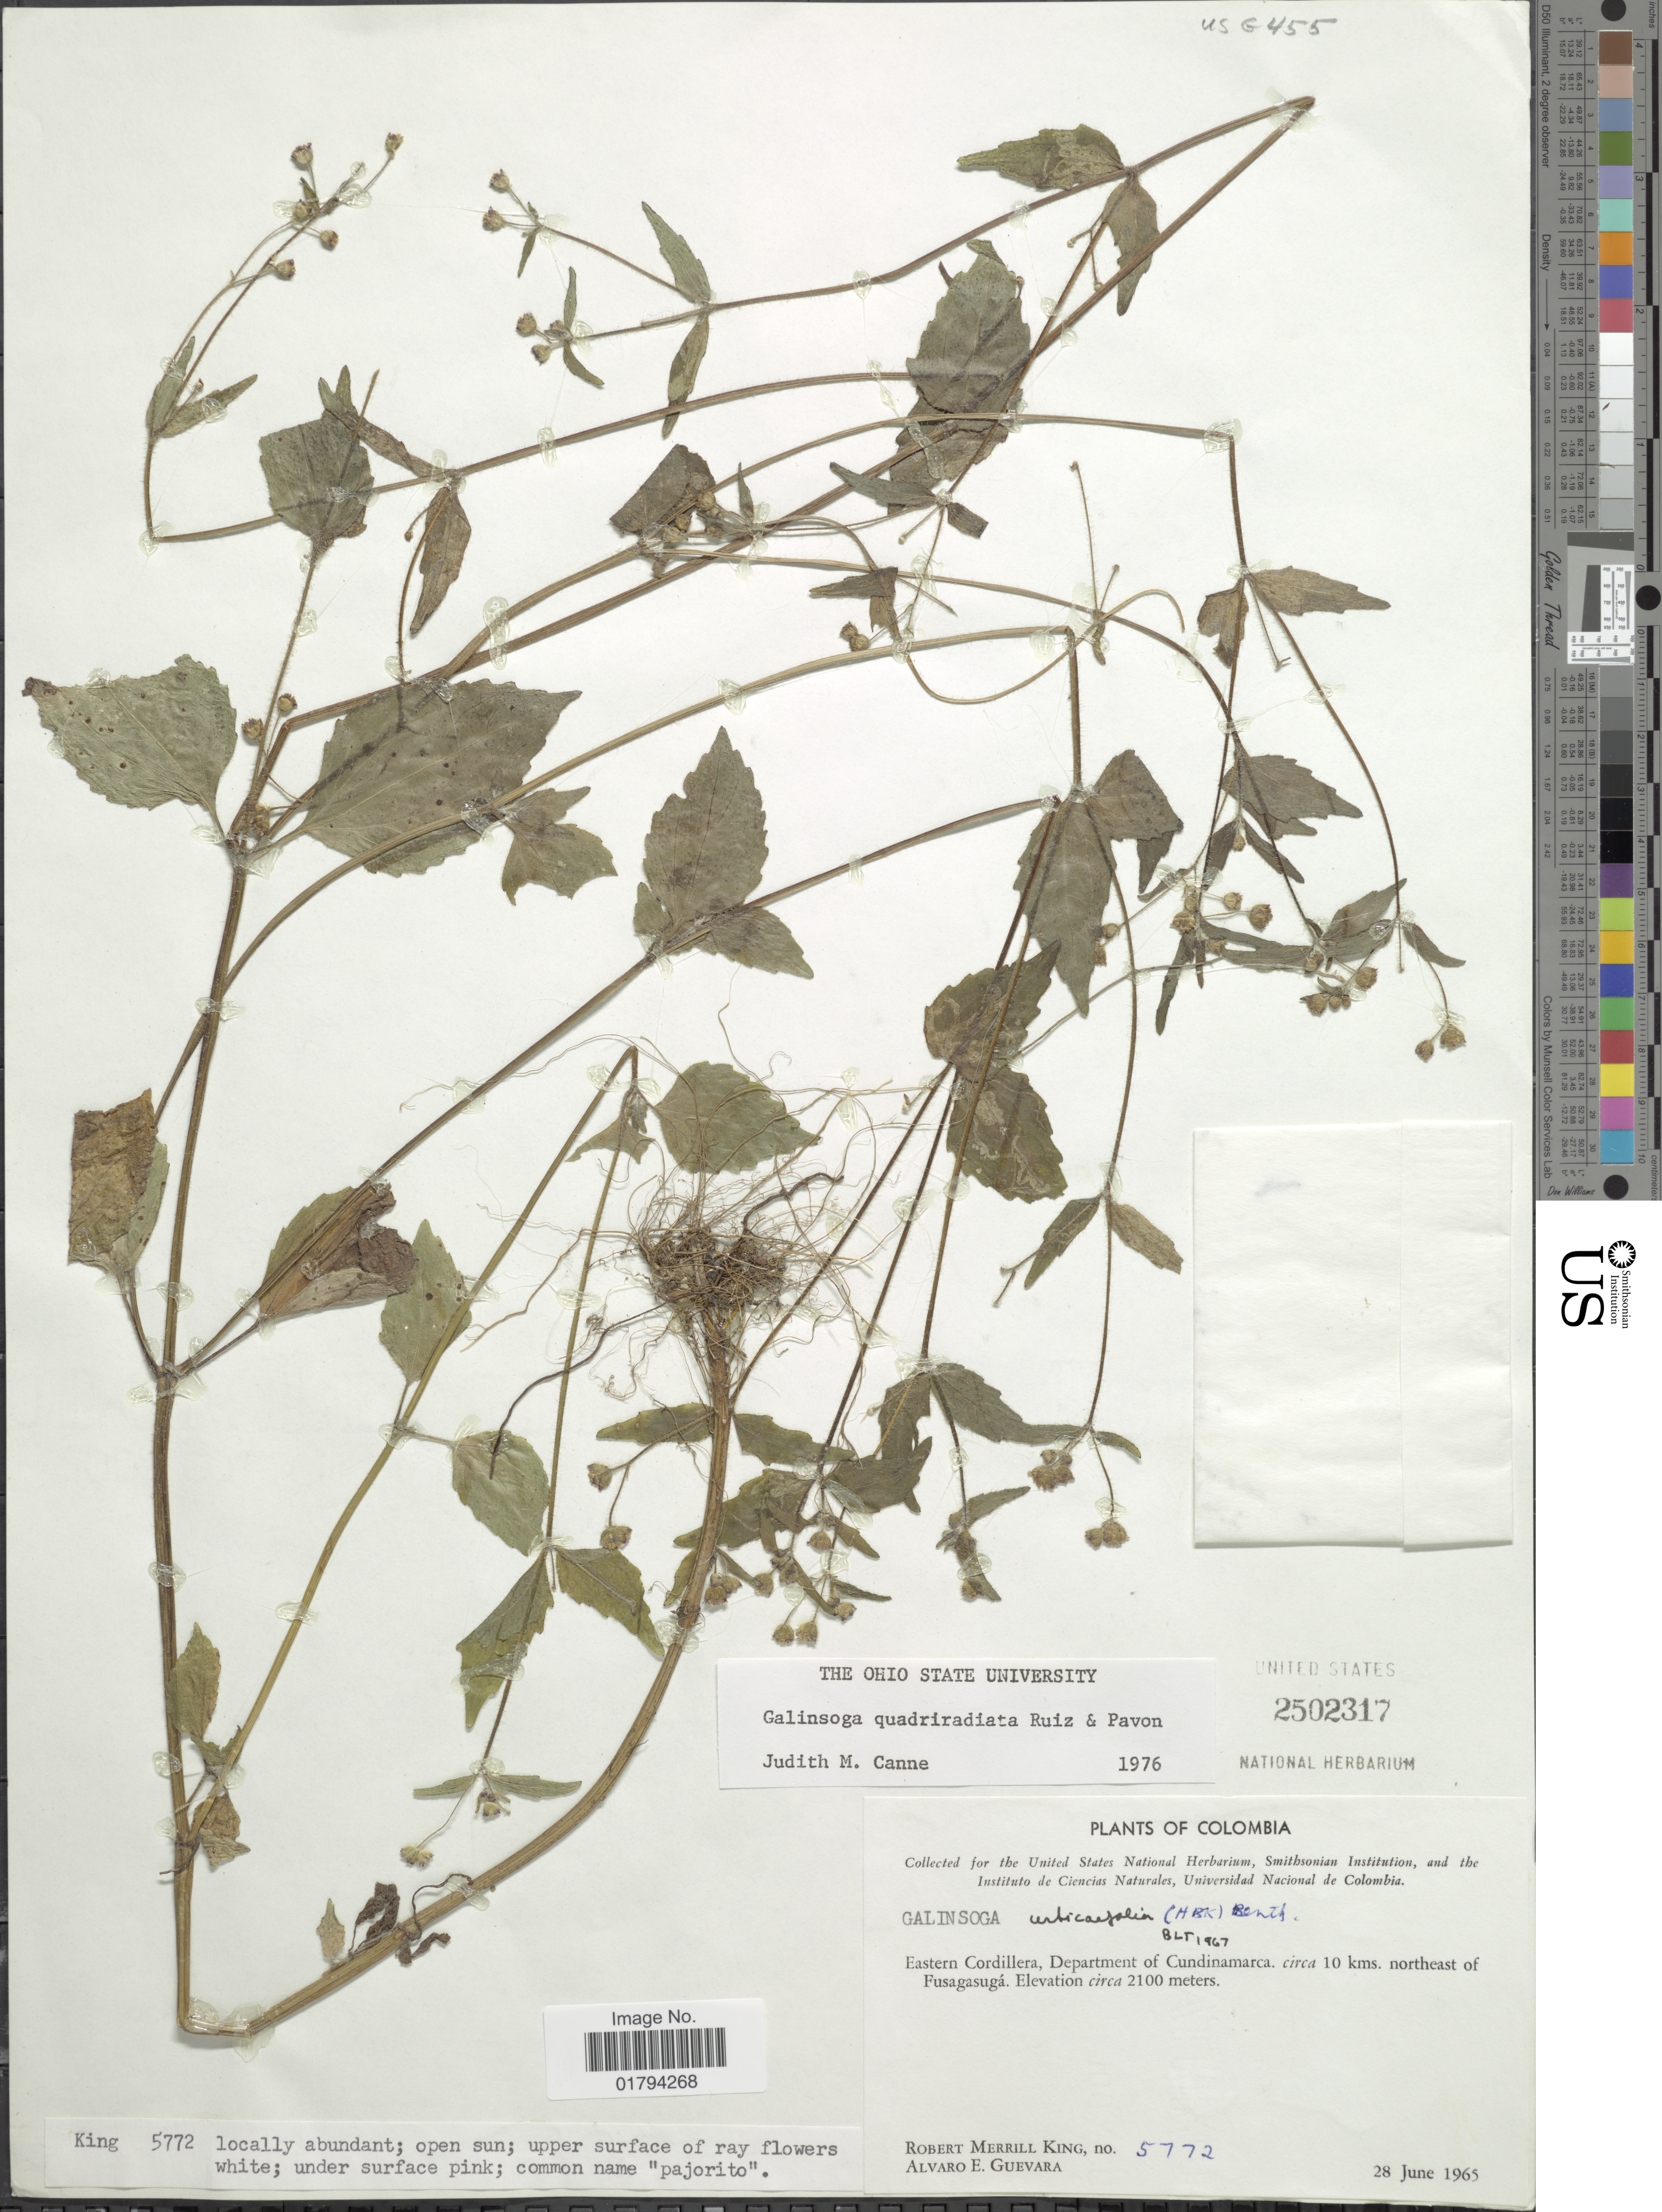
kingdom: Plantae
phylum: Tracheophyta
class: Magnoliopsida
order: Asterales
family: Asteraceae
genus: Galinsoga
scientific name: Galinsoga quadriradiata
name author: Ruiz & Pav.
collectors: R. M. King & A. E. Guevara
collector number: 5772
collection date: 1965-06-28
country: Colombia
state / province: Cundinamarca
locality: Circ 10 kms. northeast of Fusagasuga, Eastern Cordillera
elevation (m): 2100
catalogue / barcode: US 2502317